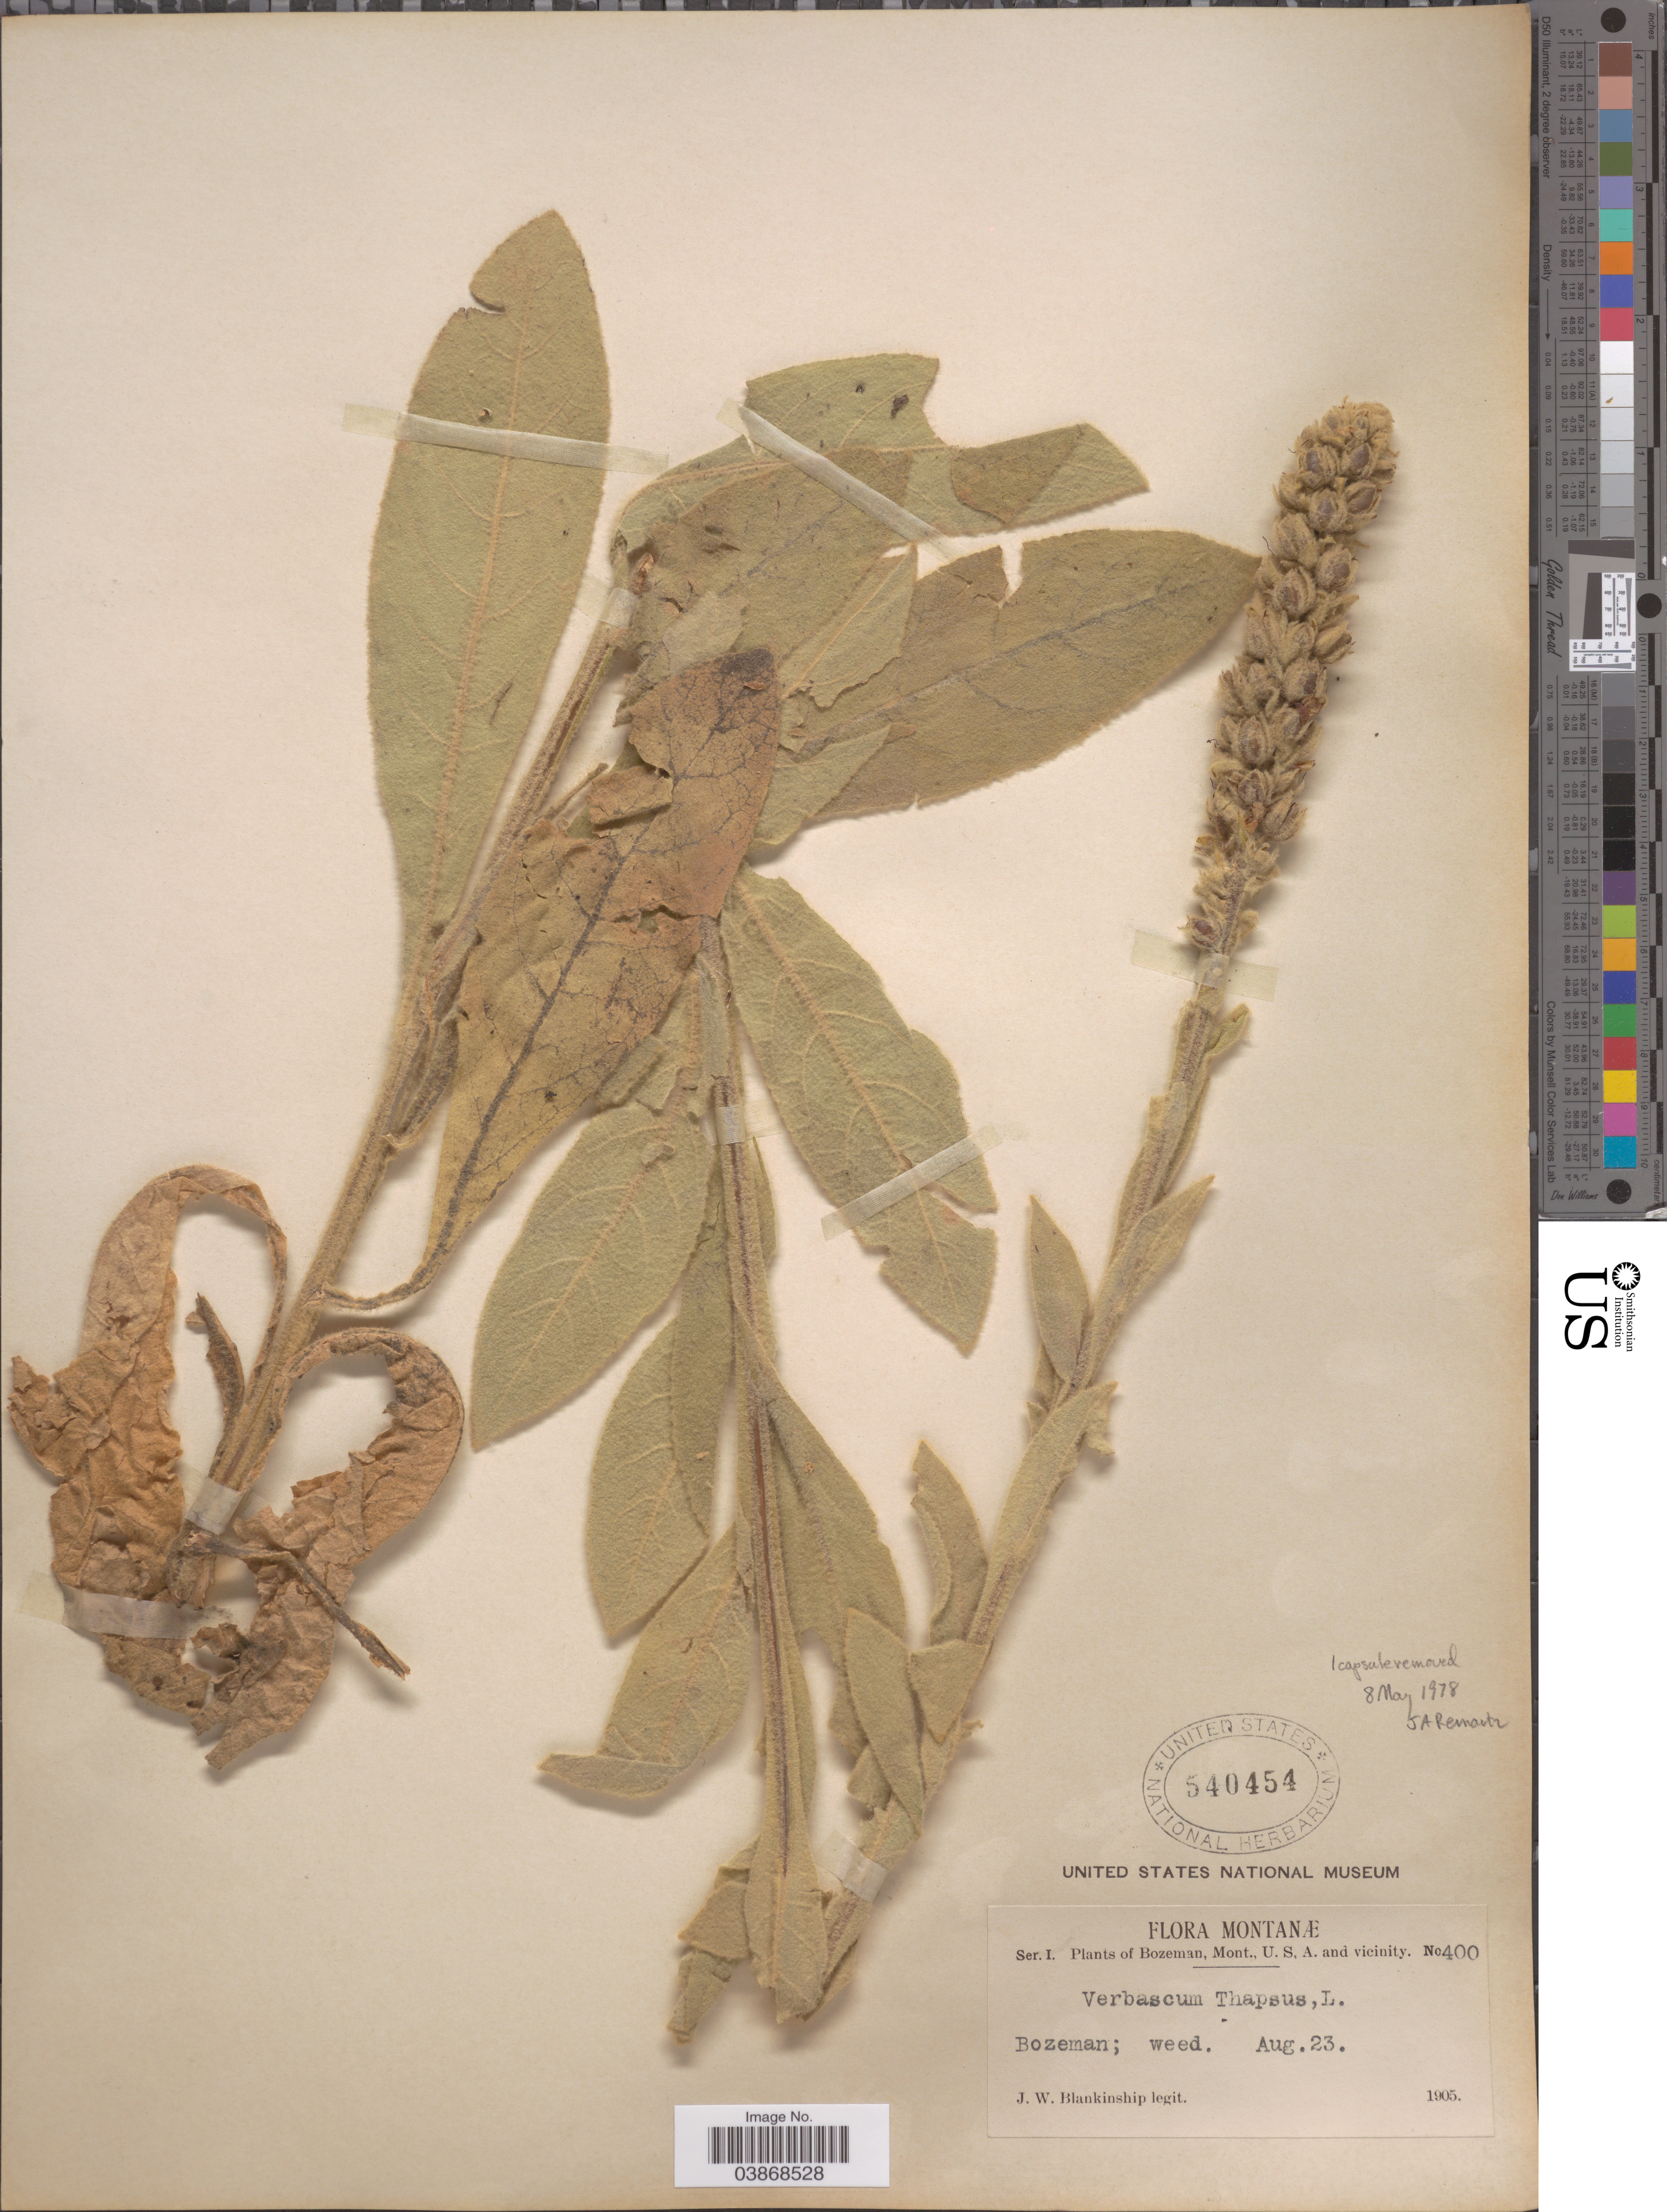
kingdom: Plantae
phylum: Tracheophyta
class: Magnoliopsida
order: Lamiales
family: Scrophulariaceae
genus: Verbascum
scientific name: Verbascum thapsus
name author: L.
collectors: J. W. Blankinship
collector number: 400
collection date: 1905-08-23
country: United States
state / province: Montana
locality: Bozeman, and vicinity.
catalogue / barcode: US 540454